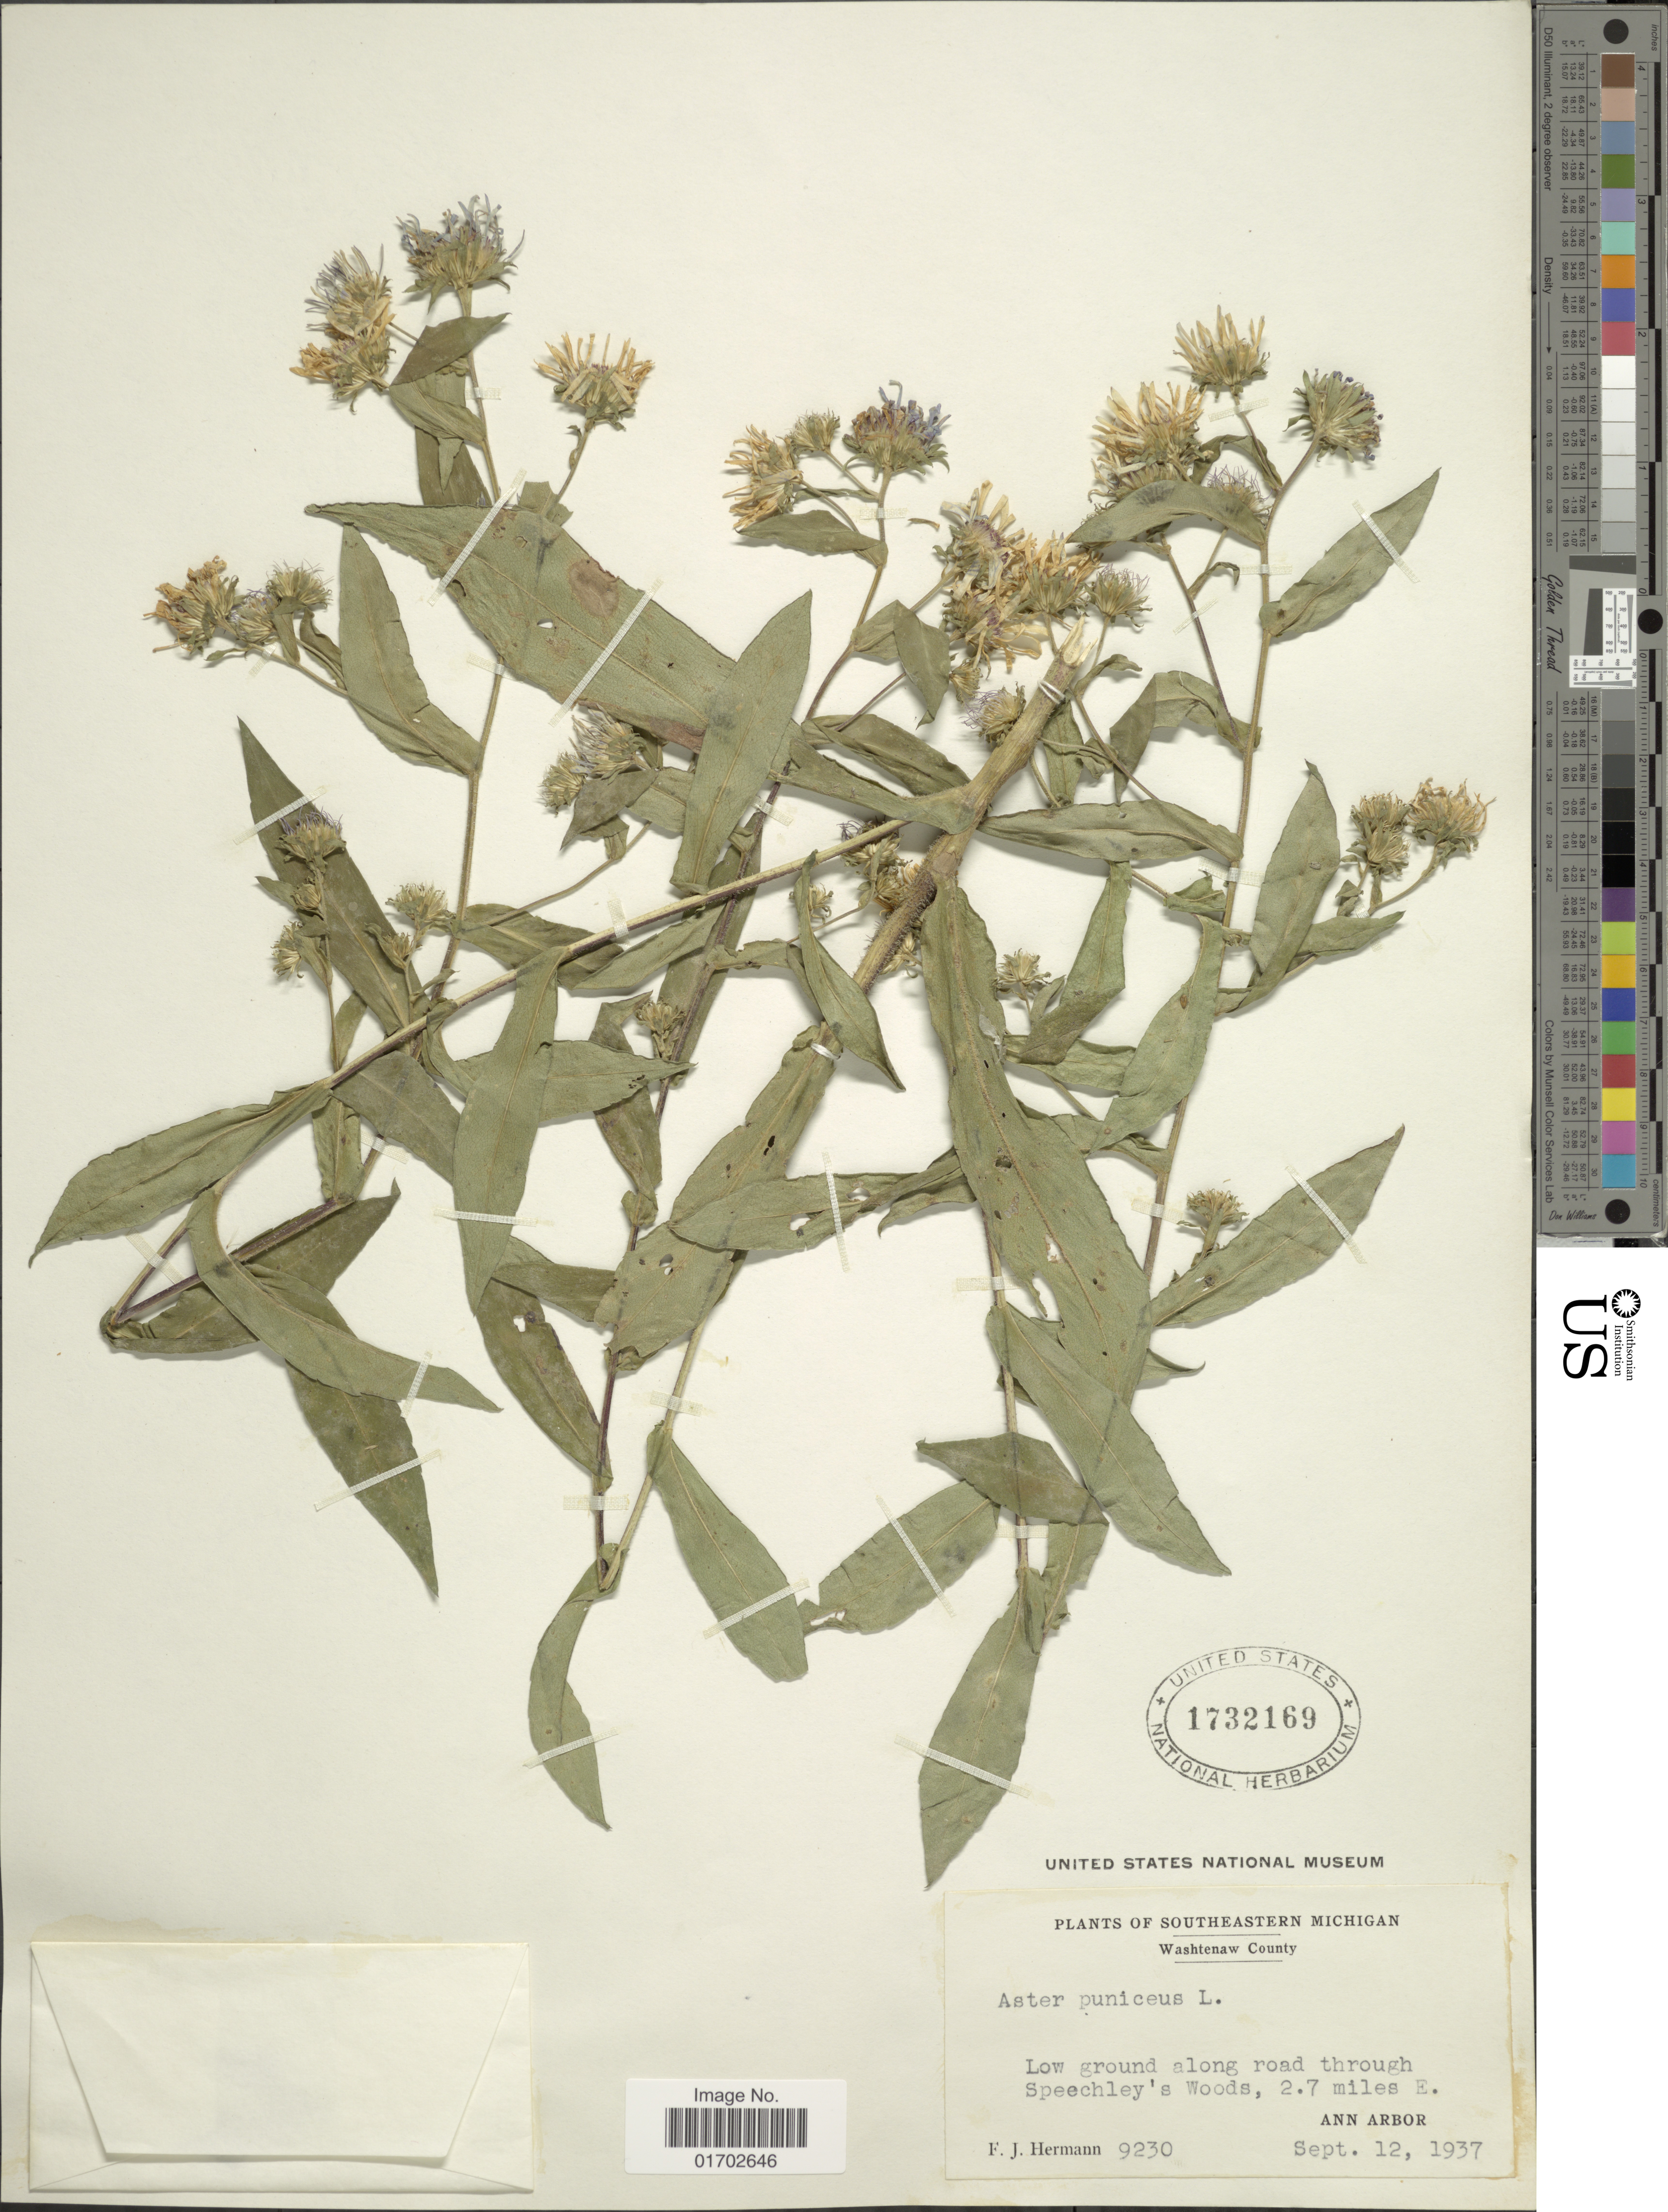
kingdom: Plantae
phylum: Tracheophyta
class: Magnoliopsida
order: Asterales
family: Asteraceae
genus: Symphyotrichum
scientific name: Symphyotrichum puniceum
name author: (L.) Á. Löve & D. Löve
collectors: F. J. Hermann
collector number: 9230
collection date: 1937-09-12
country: United States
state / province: Michigan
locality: Southeastern Michigan, Washtenaw County, Low ground along road through Speechley's Woods. 2.7 miles E. Ann Harbor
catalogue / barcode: US 1732169